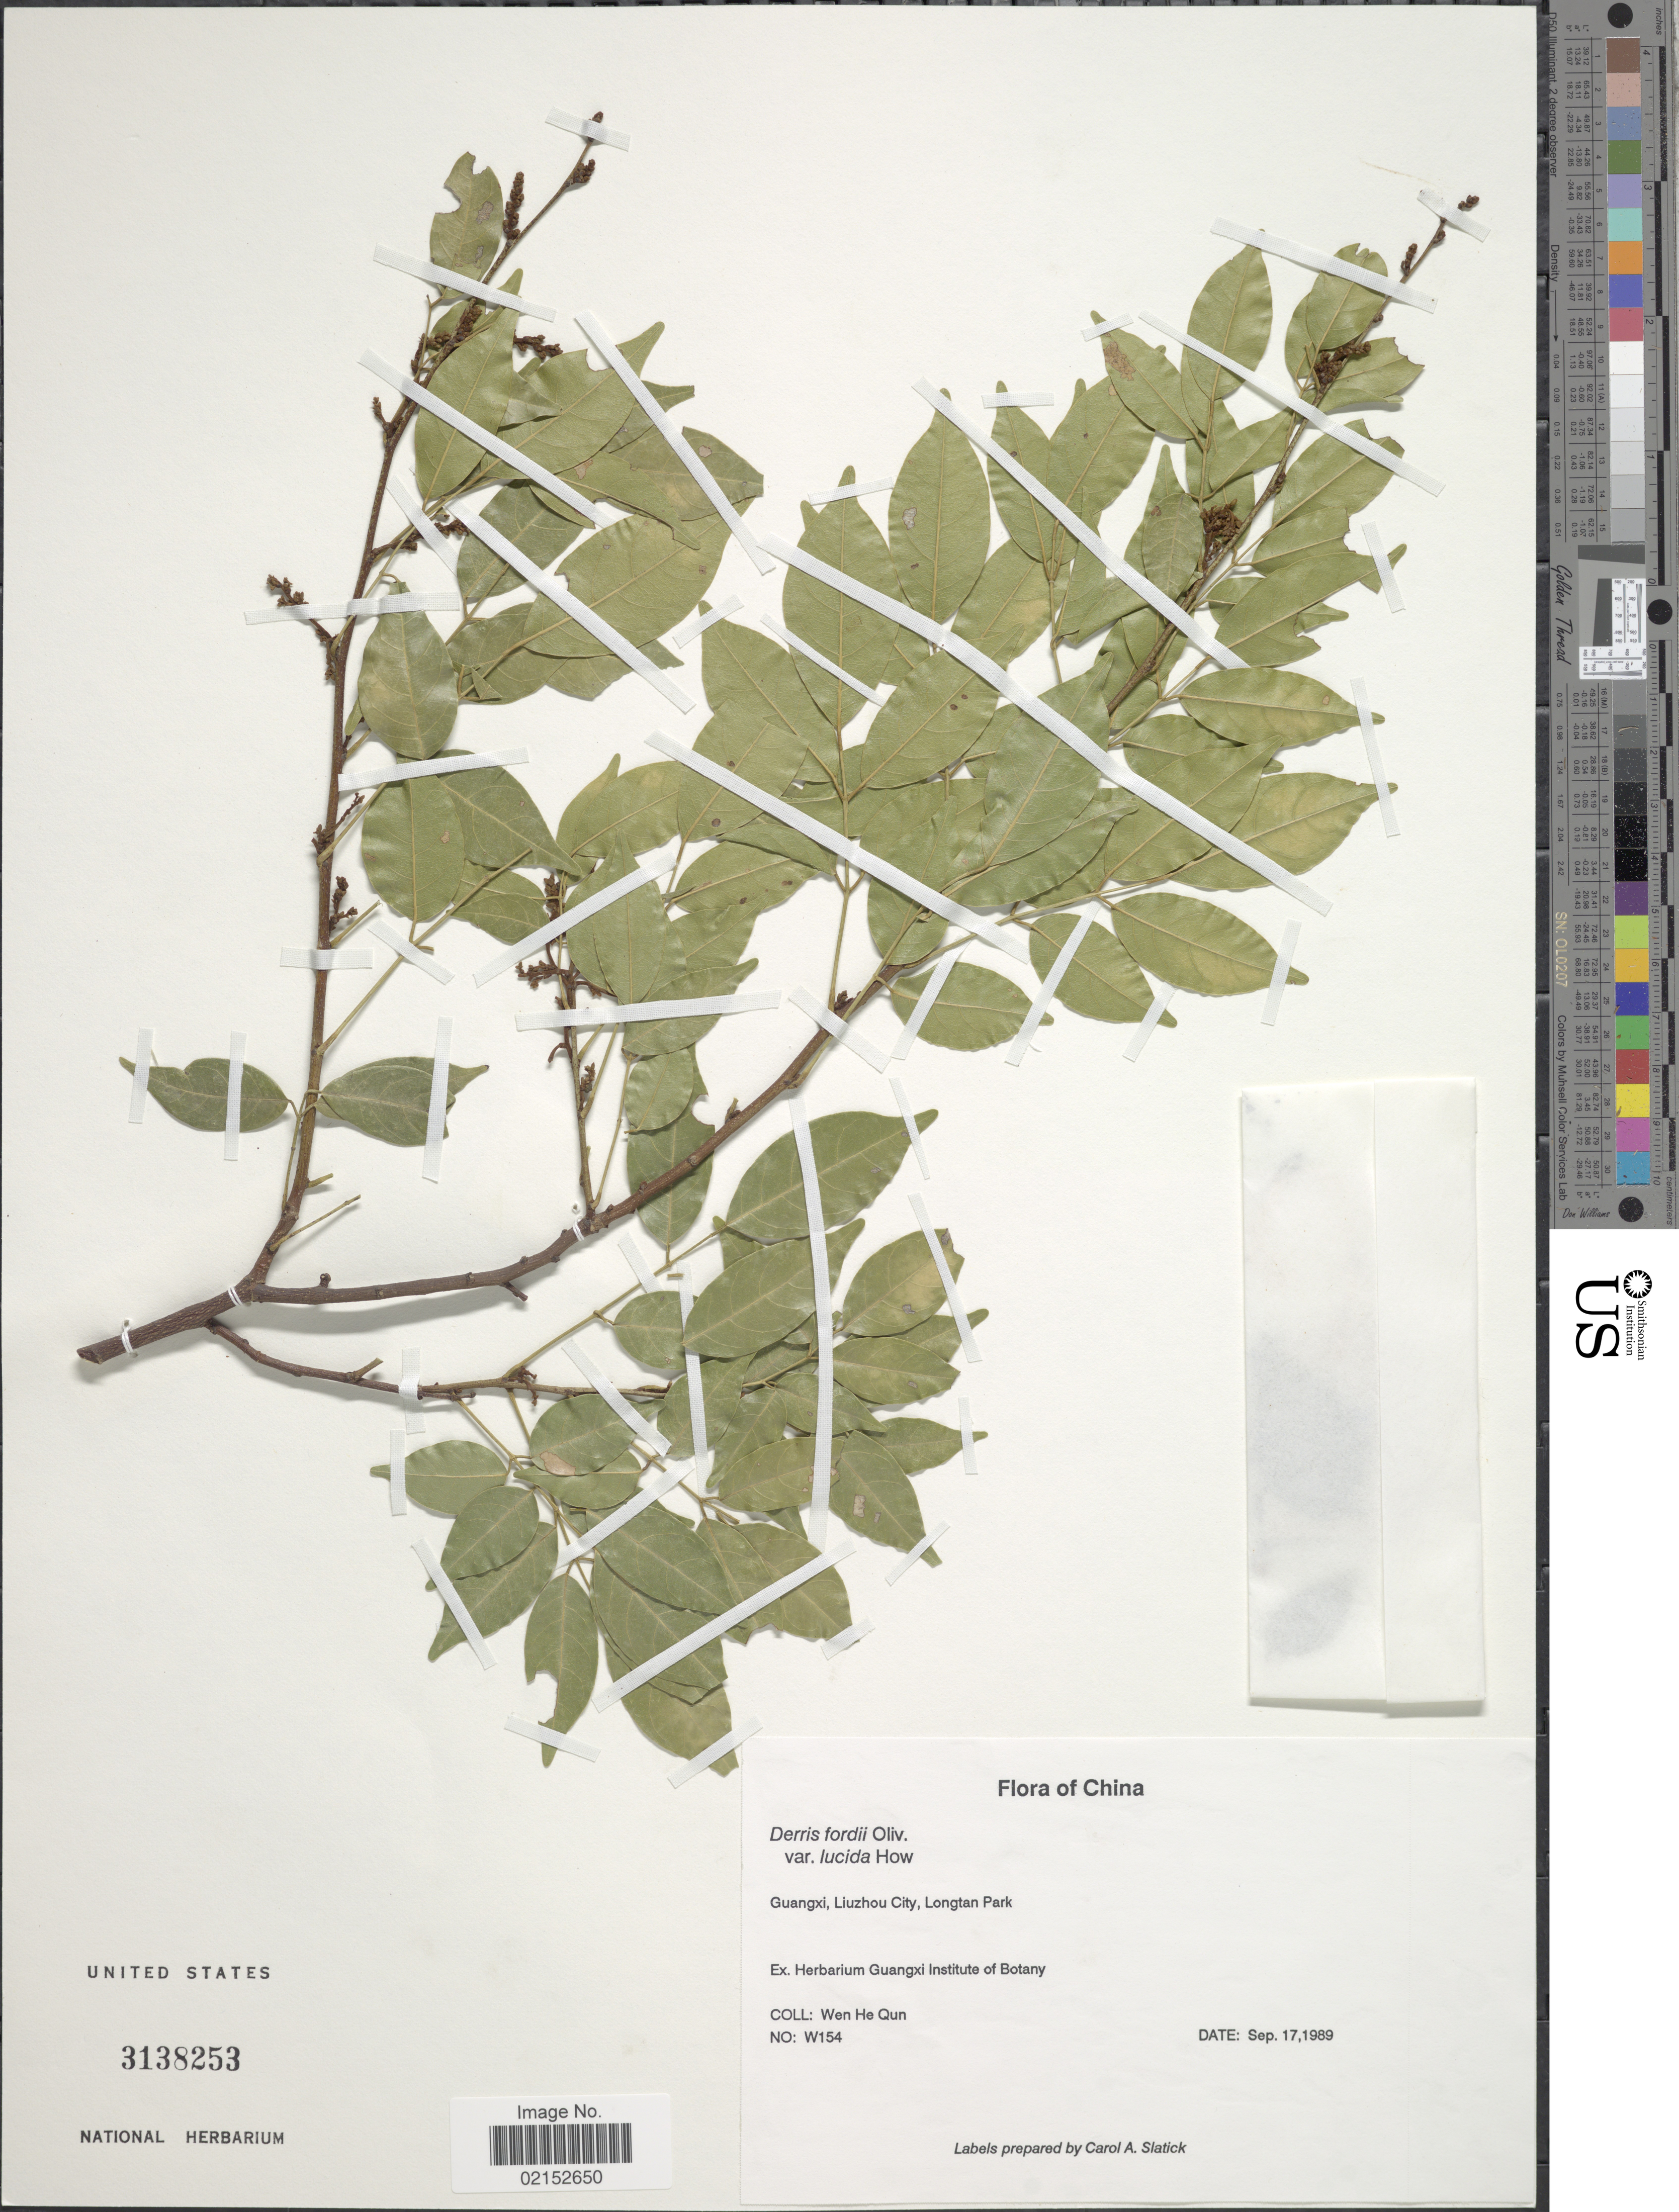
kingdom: Plantae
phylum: Tracheophyta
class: Magnoliopsida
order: Fabales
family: Fabaceae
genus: Derris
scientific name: Derris fordii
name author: Oliv.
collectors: W. Qun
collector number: W154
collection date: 1989-09-17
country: China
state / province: Guangxi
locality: Liuzhou City, Longtan Park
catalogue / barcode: US 3138253